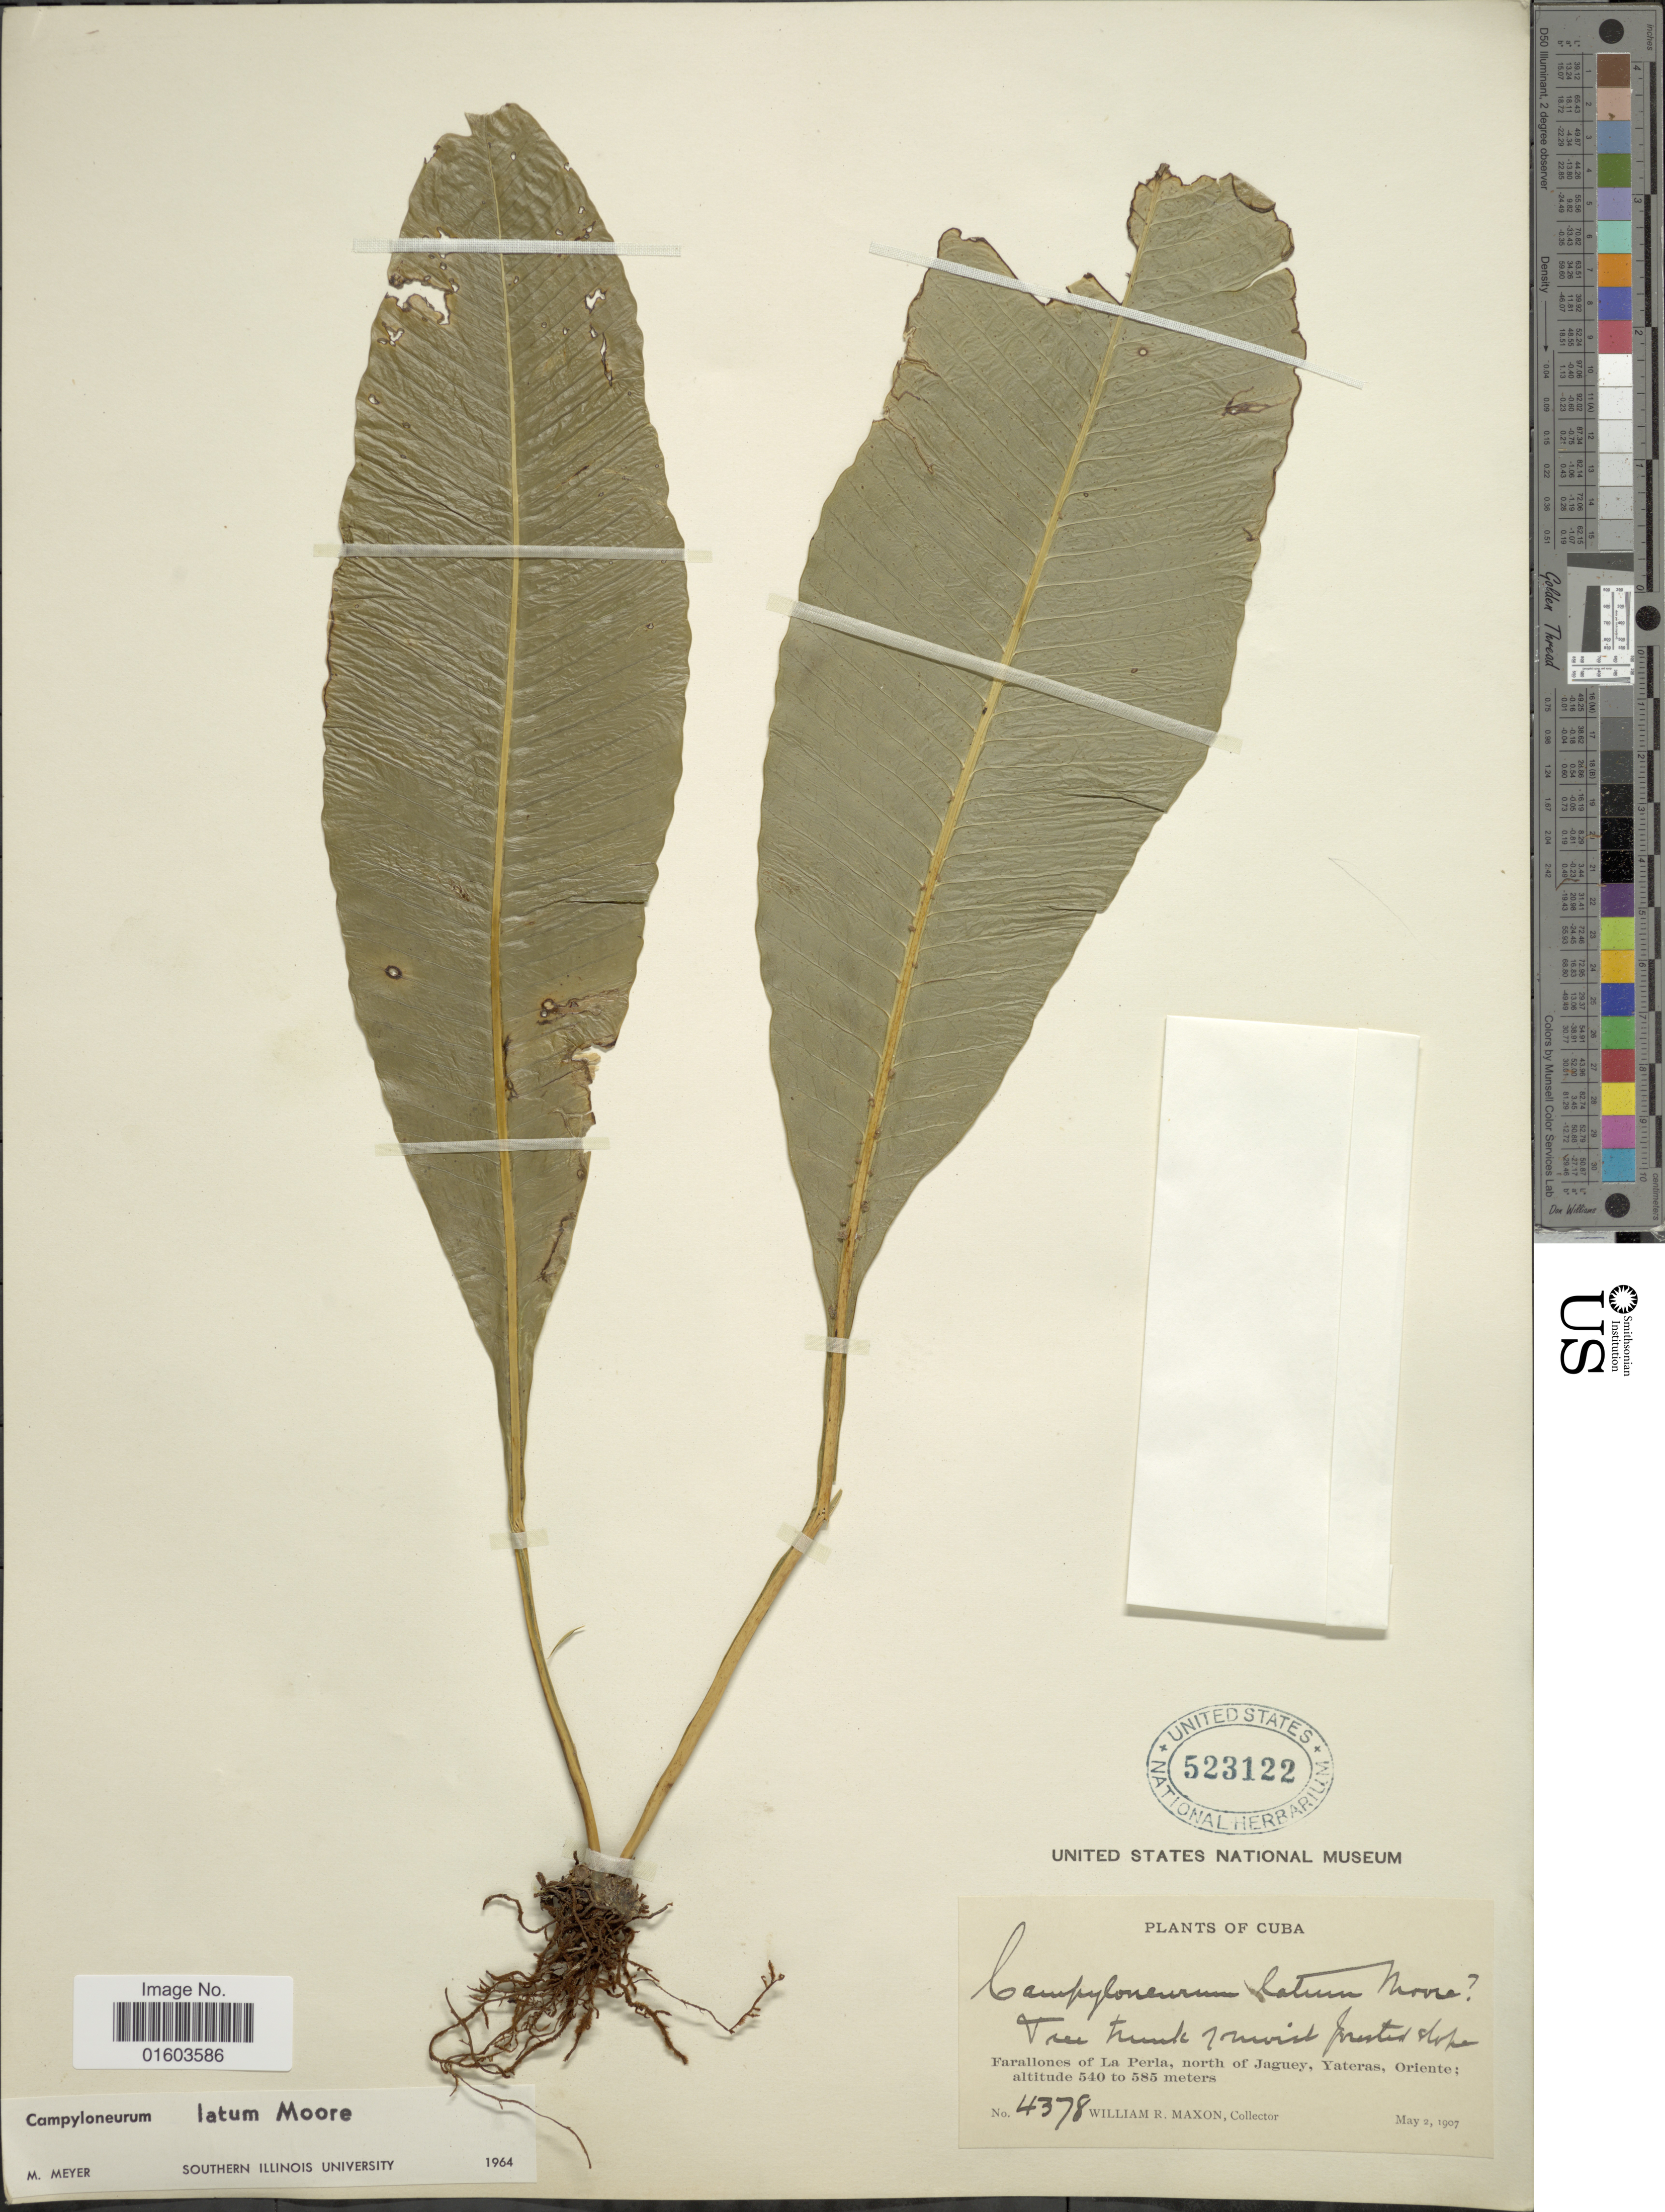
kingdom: Plantae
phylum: Tracheophyta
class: Polypodiopsida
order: Polypodiales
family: Polypodiaceae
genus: Campyloneurum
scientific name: Campyloneurum latum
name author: T. Moore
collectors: W. R. Maxon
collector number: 4378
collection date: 1907-05-02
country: Cuba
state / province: Oriente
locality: Farallones of La Perla, north Jaguey, Yateras, Oriente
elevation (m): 540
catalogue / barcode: US 523122